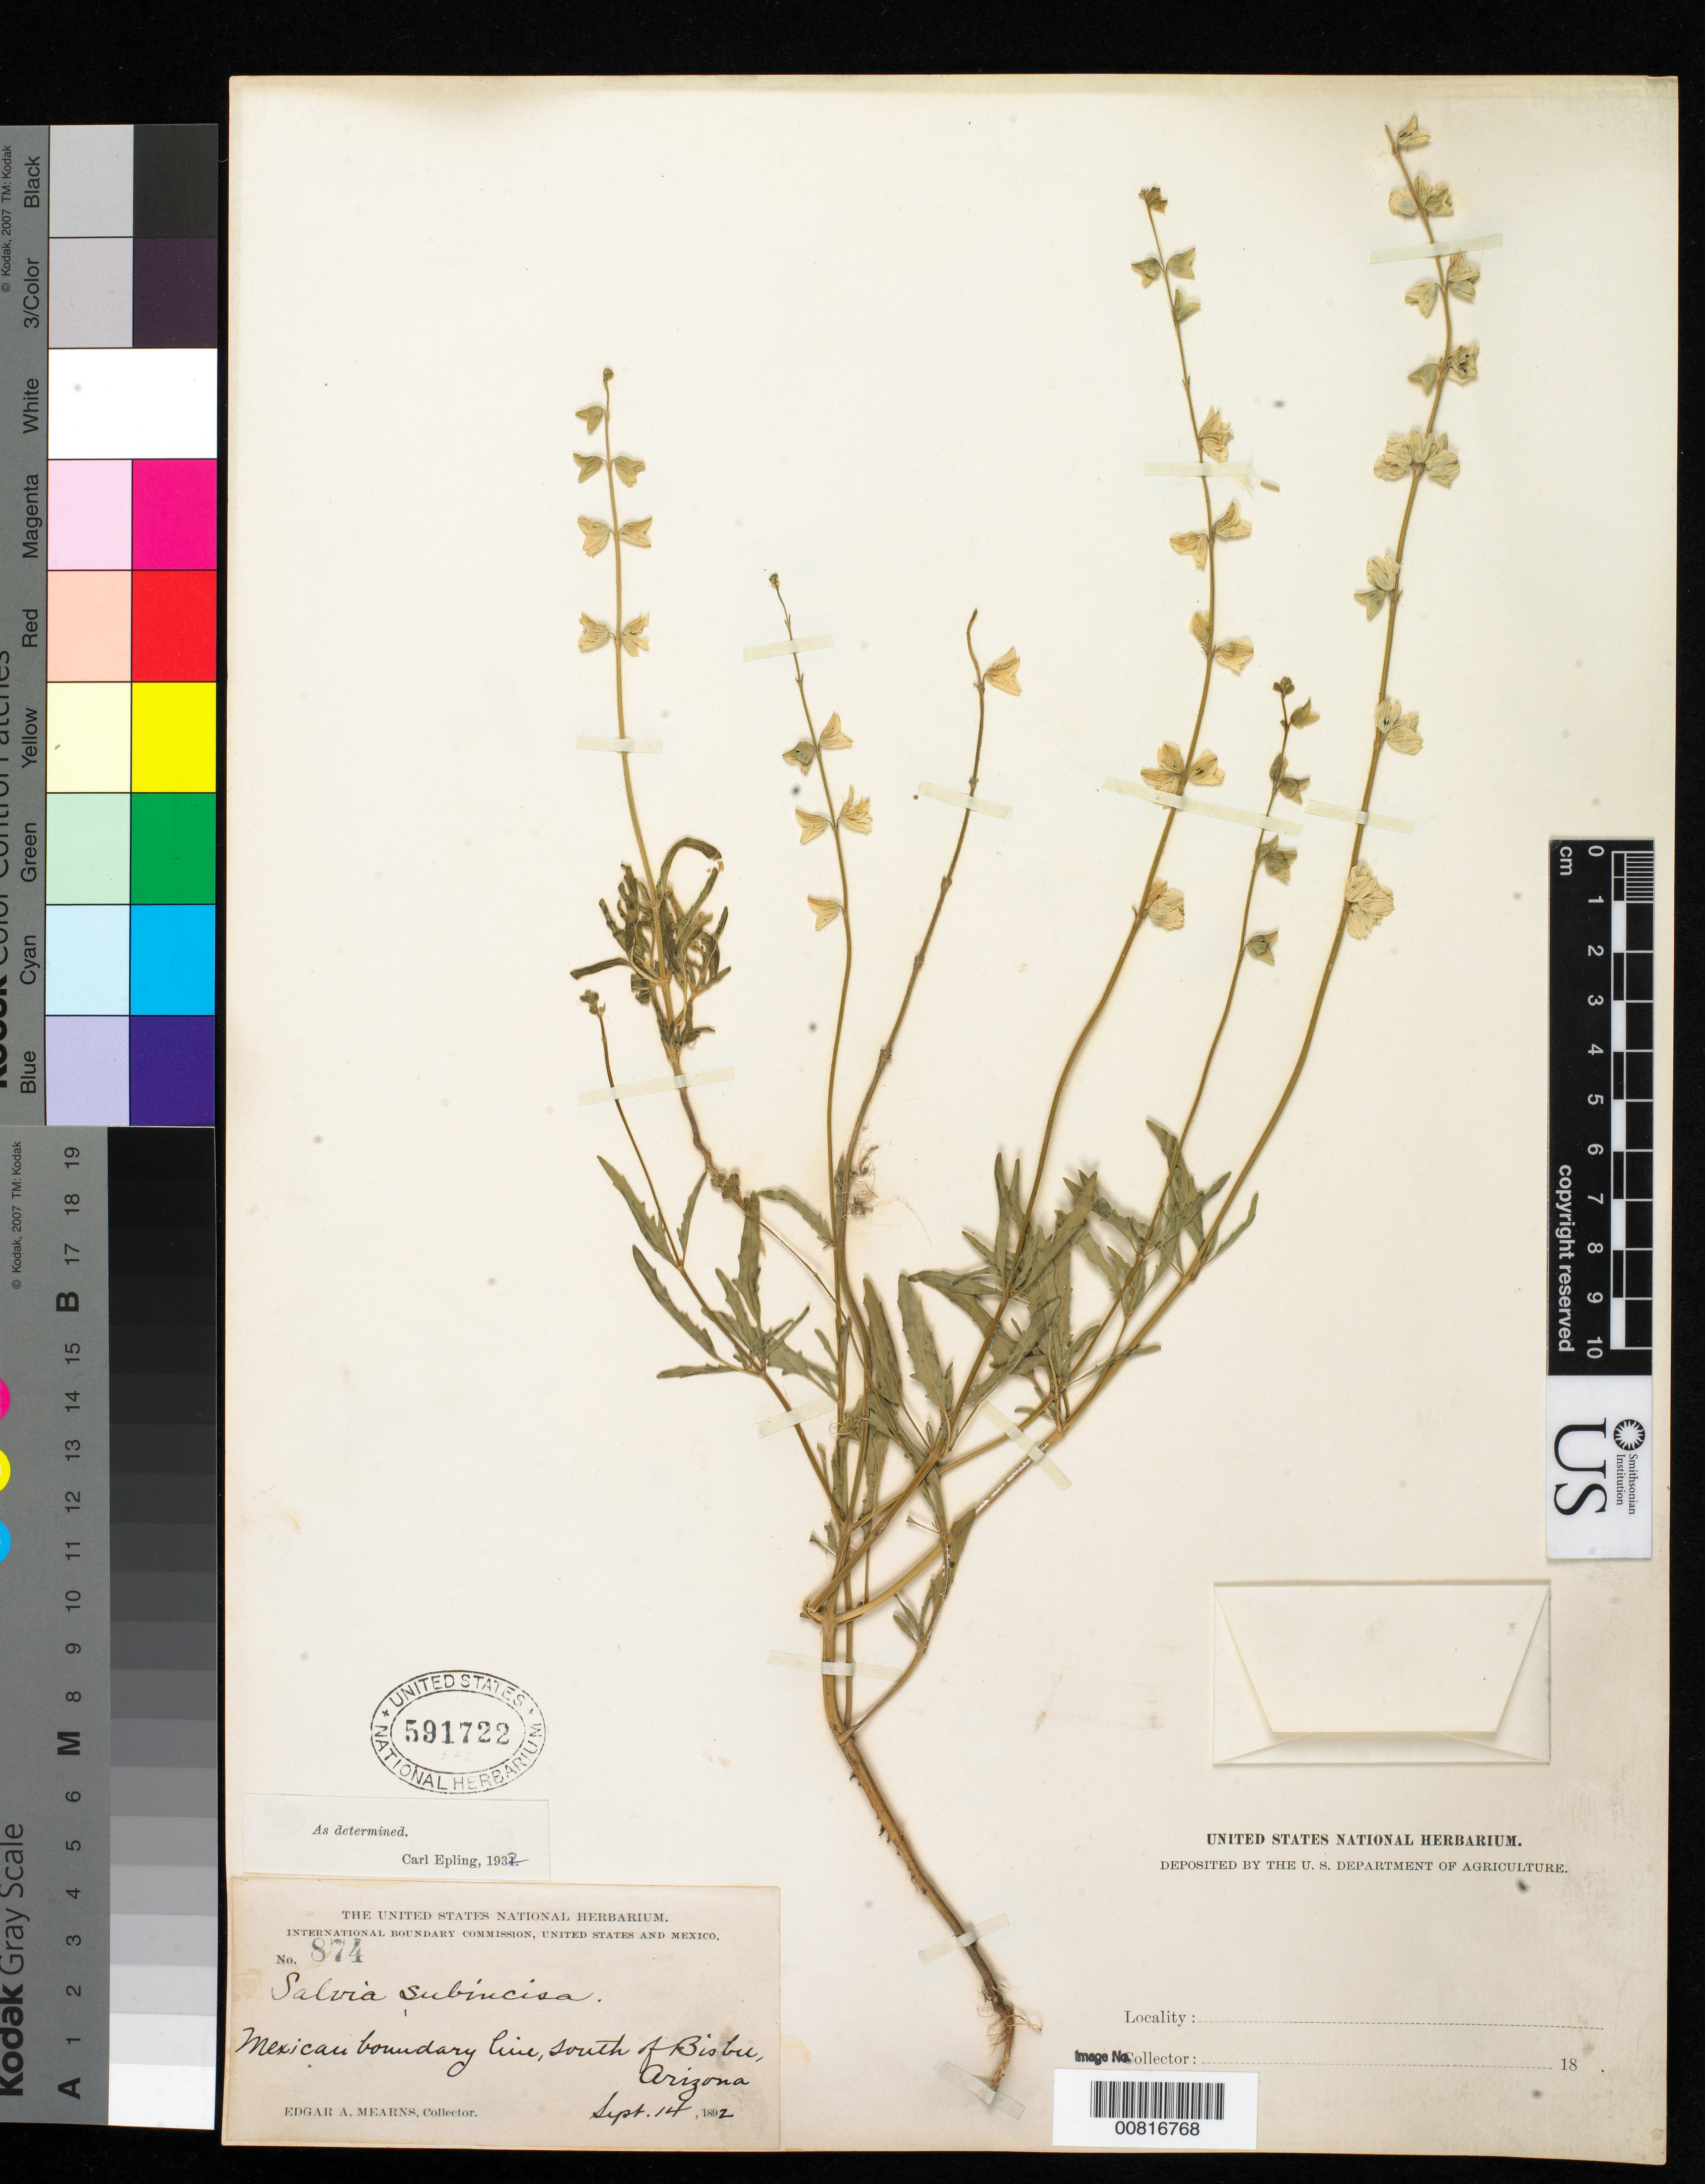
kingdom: Plantae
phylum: Tracheophyta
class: Magnoliopsida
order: Lamiales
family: Lamiaceae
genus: Salvia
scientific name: Salvia subincisa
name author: Benth.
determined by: Epling, C. C.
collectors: E. A. Mearns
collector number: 874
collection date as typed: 14 Sep 1892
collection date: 1892-09-14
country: United States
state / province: Arizona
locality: South of Bisbee, Arizona. Mexican Boundary Line.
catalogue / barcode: US 591722